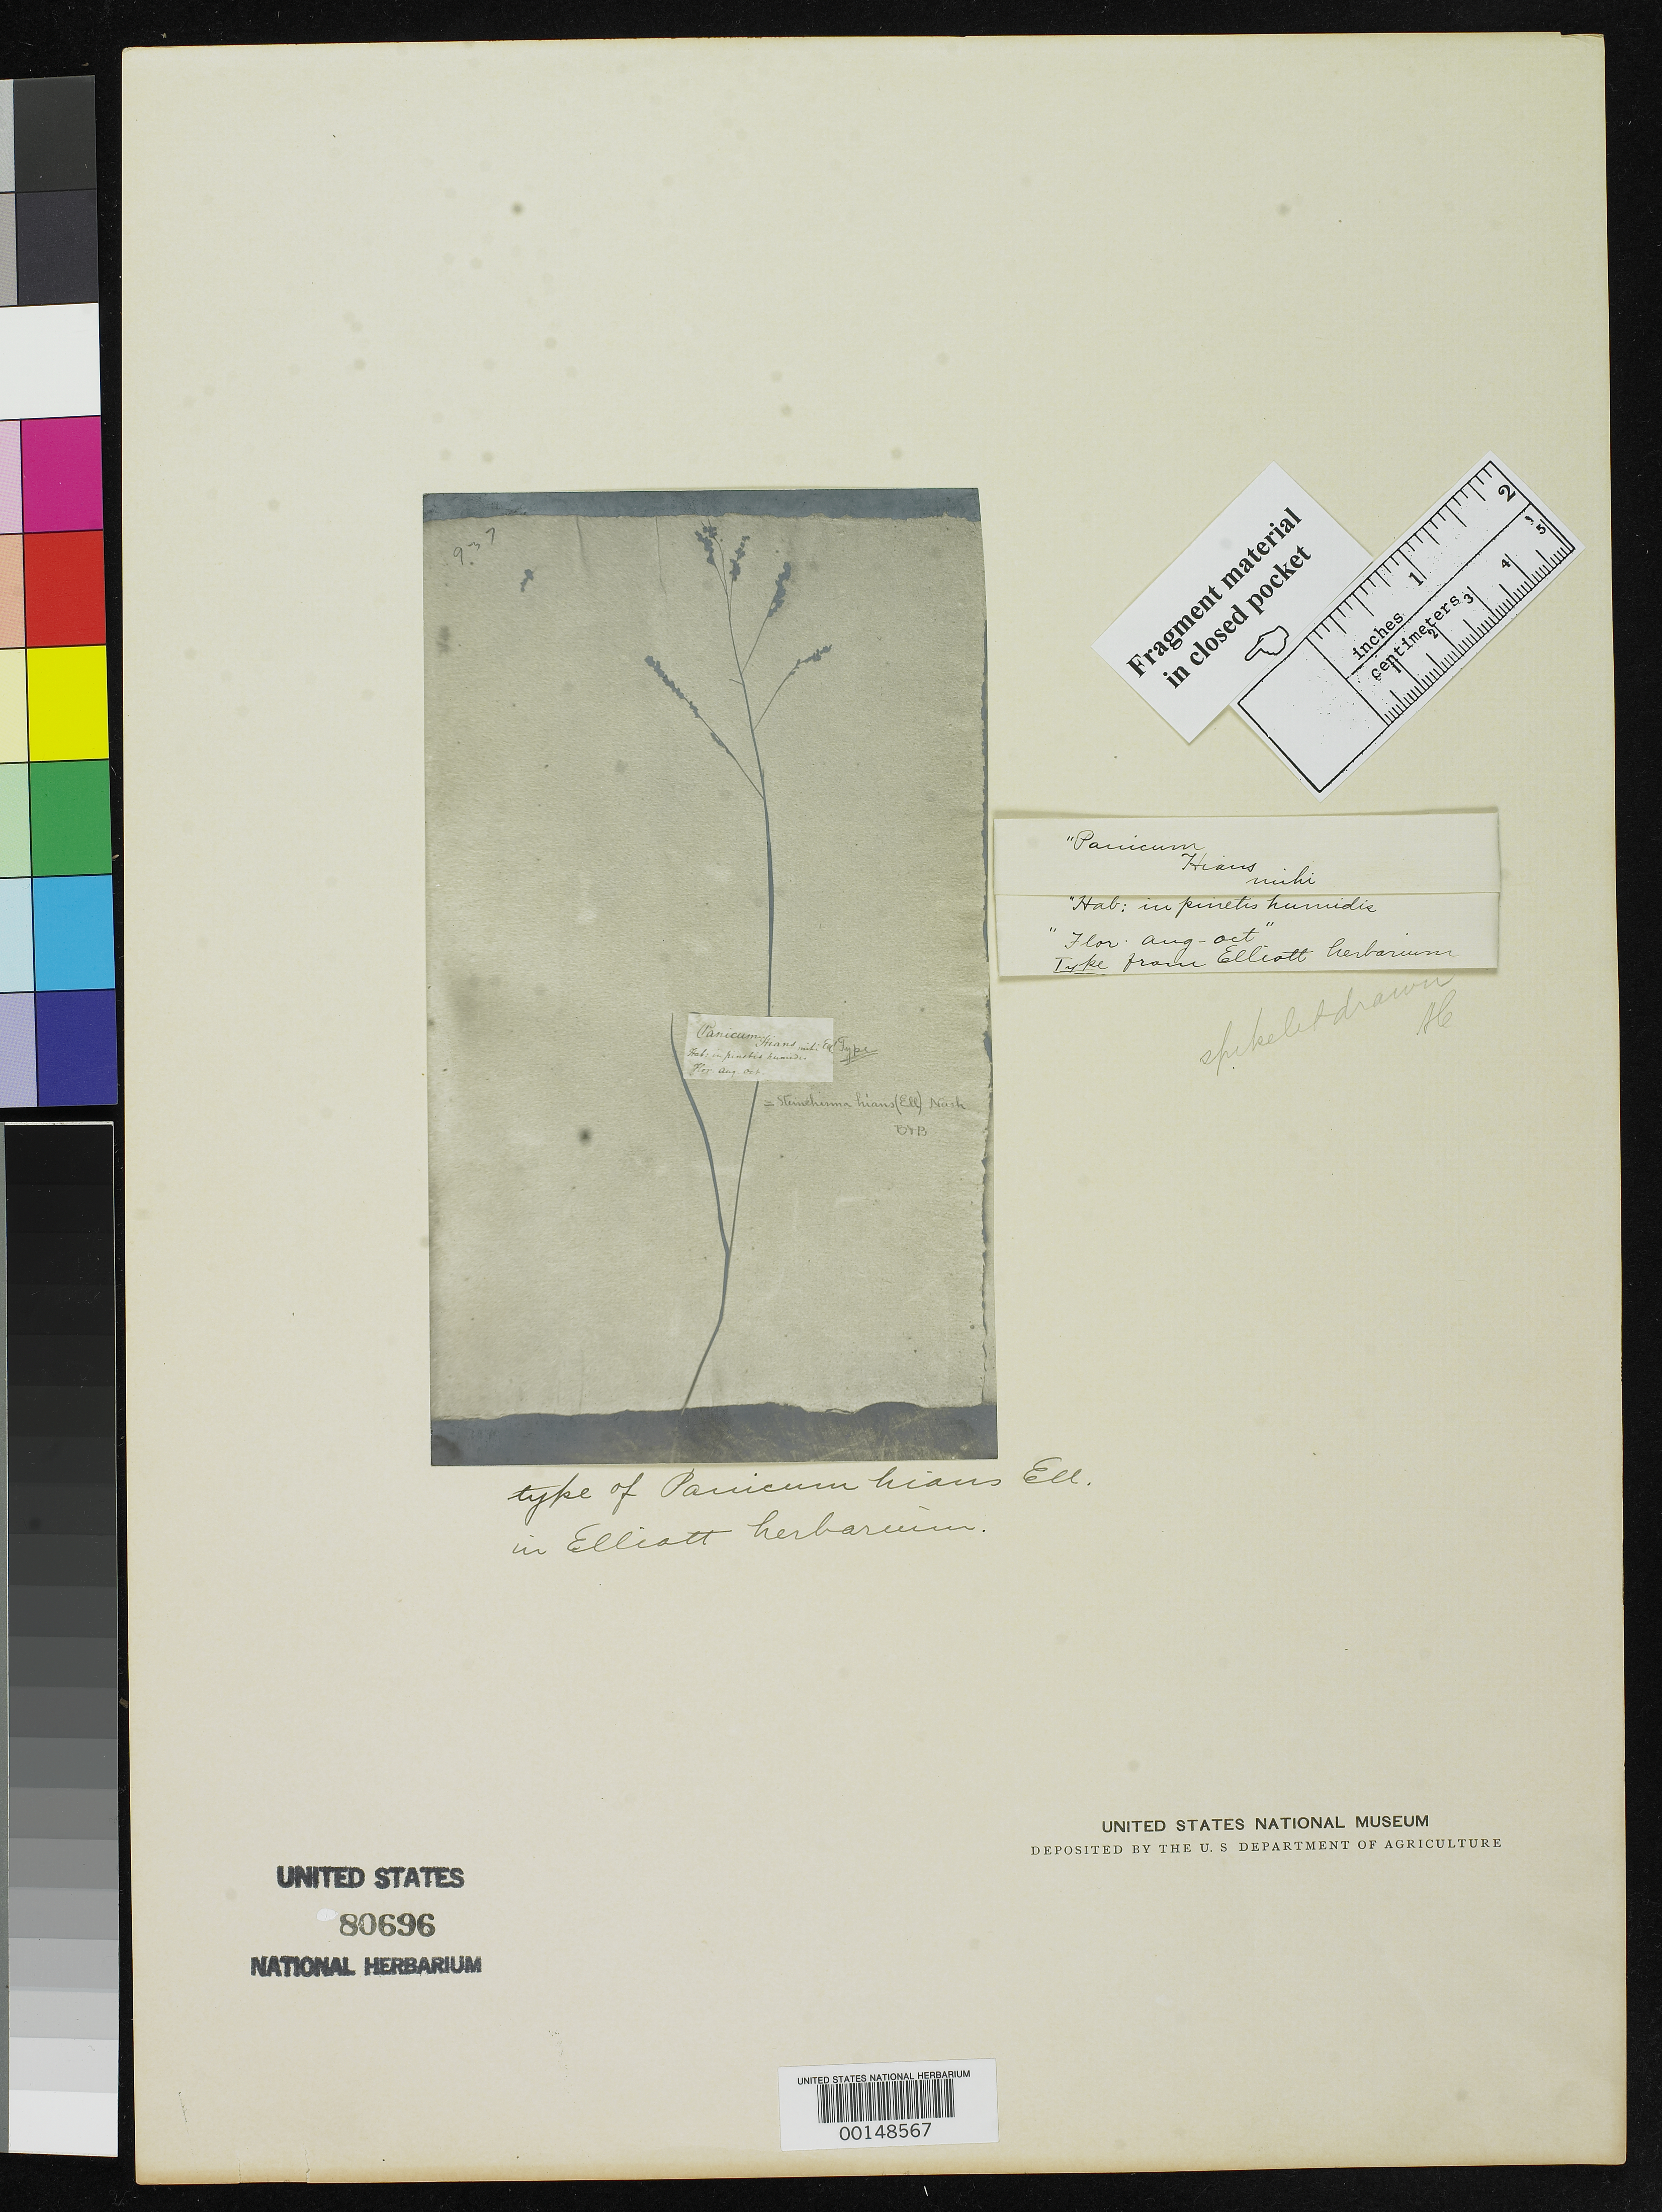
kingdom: Plantae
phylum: Tracheophyta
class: Liliopsida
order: Poales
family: Poaceae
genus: Panicum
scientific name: Panicum hians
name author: Elliott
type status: Type Fragment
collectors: S. Elliott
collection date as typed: Aug ---- to -- Oct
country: United States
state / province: South Carolina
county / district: Charleston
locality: Near Charleston.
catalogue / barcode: US 80696